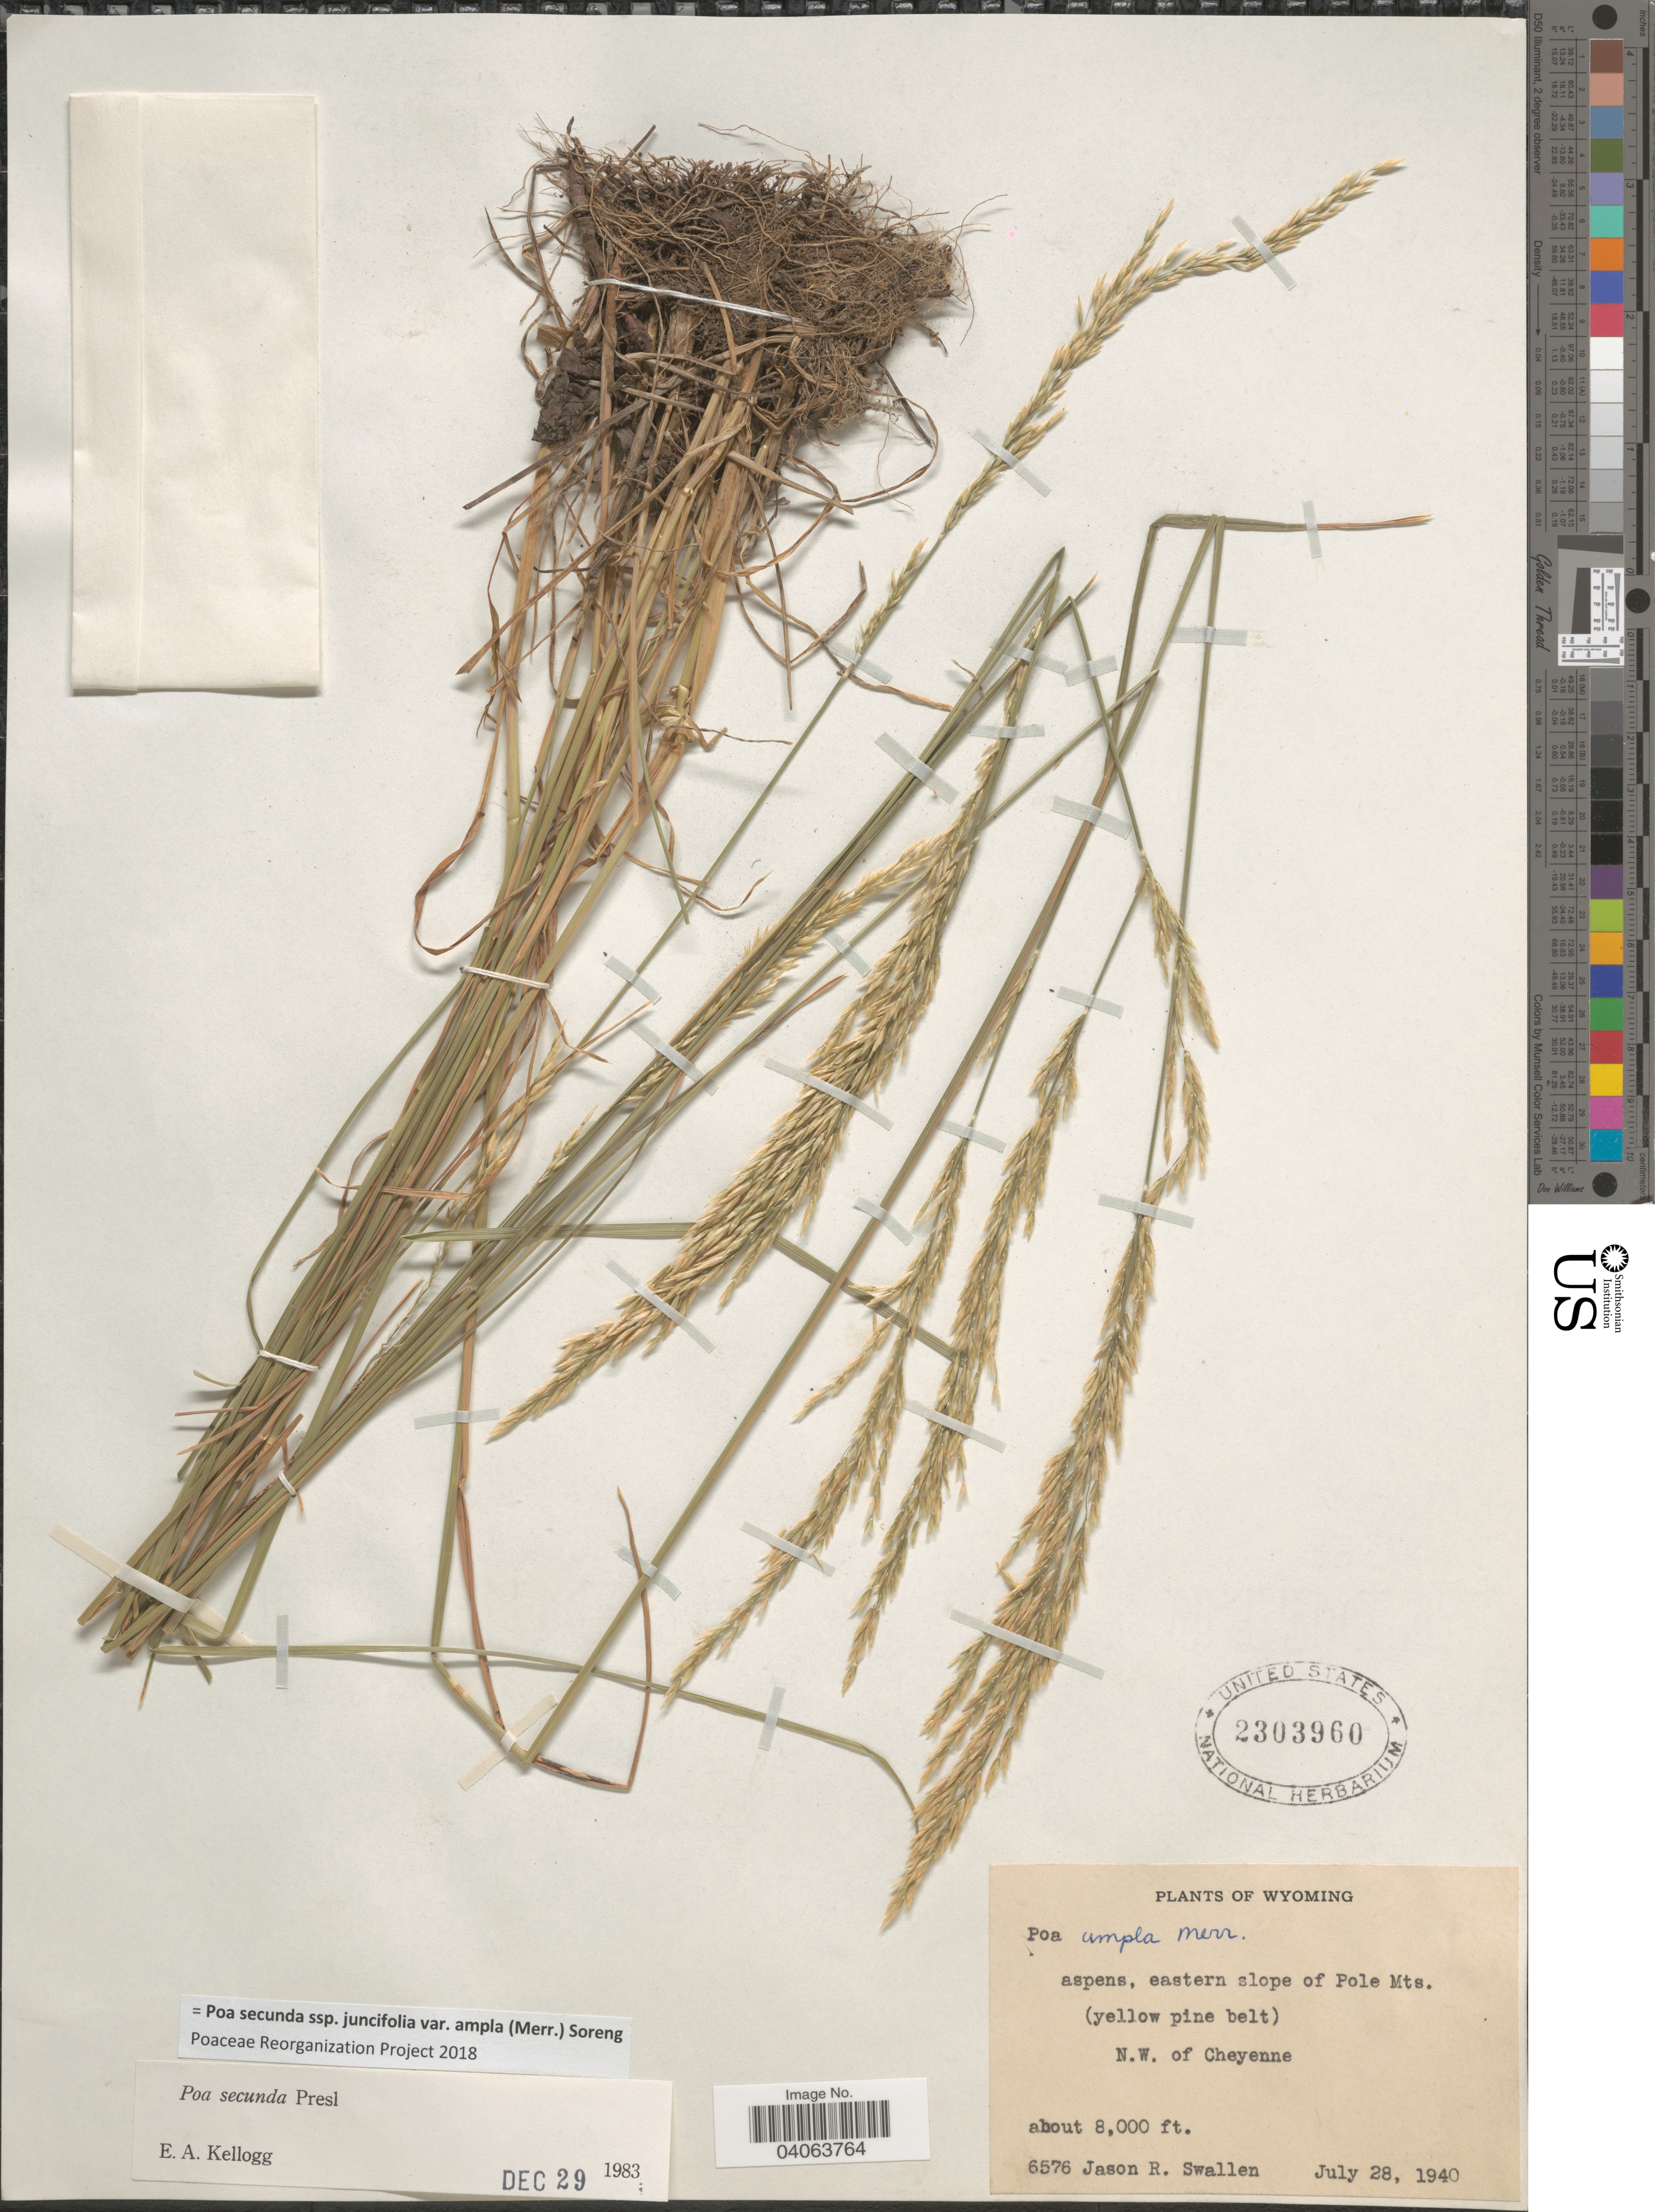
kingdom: Plantae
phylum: Tracheophyta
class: Liliopsida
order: Poales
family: Poaceae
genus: Poa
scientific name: Poa secunda subsp. juncifolia var. ampla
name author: (Merr.) Soreng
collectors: J. R. Swallen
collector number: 6576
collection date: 1940-07-28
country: United States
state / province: Wyoming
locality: Aspens, eastern slope of Pole Mts. (yellow pine belt). N.W. of Cheyenne.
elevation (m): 2438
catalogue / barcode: US 2303960